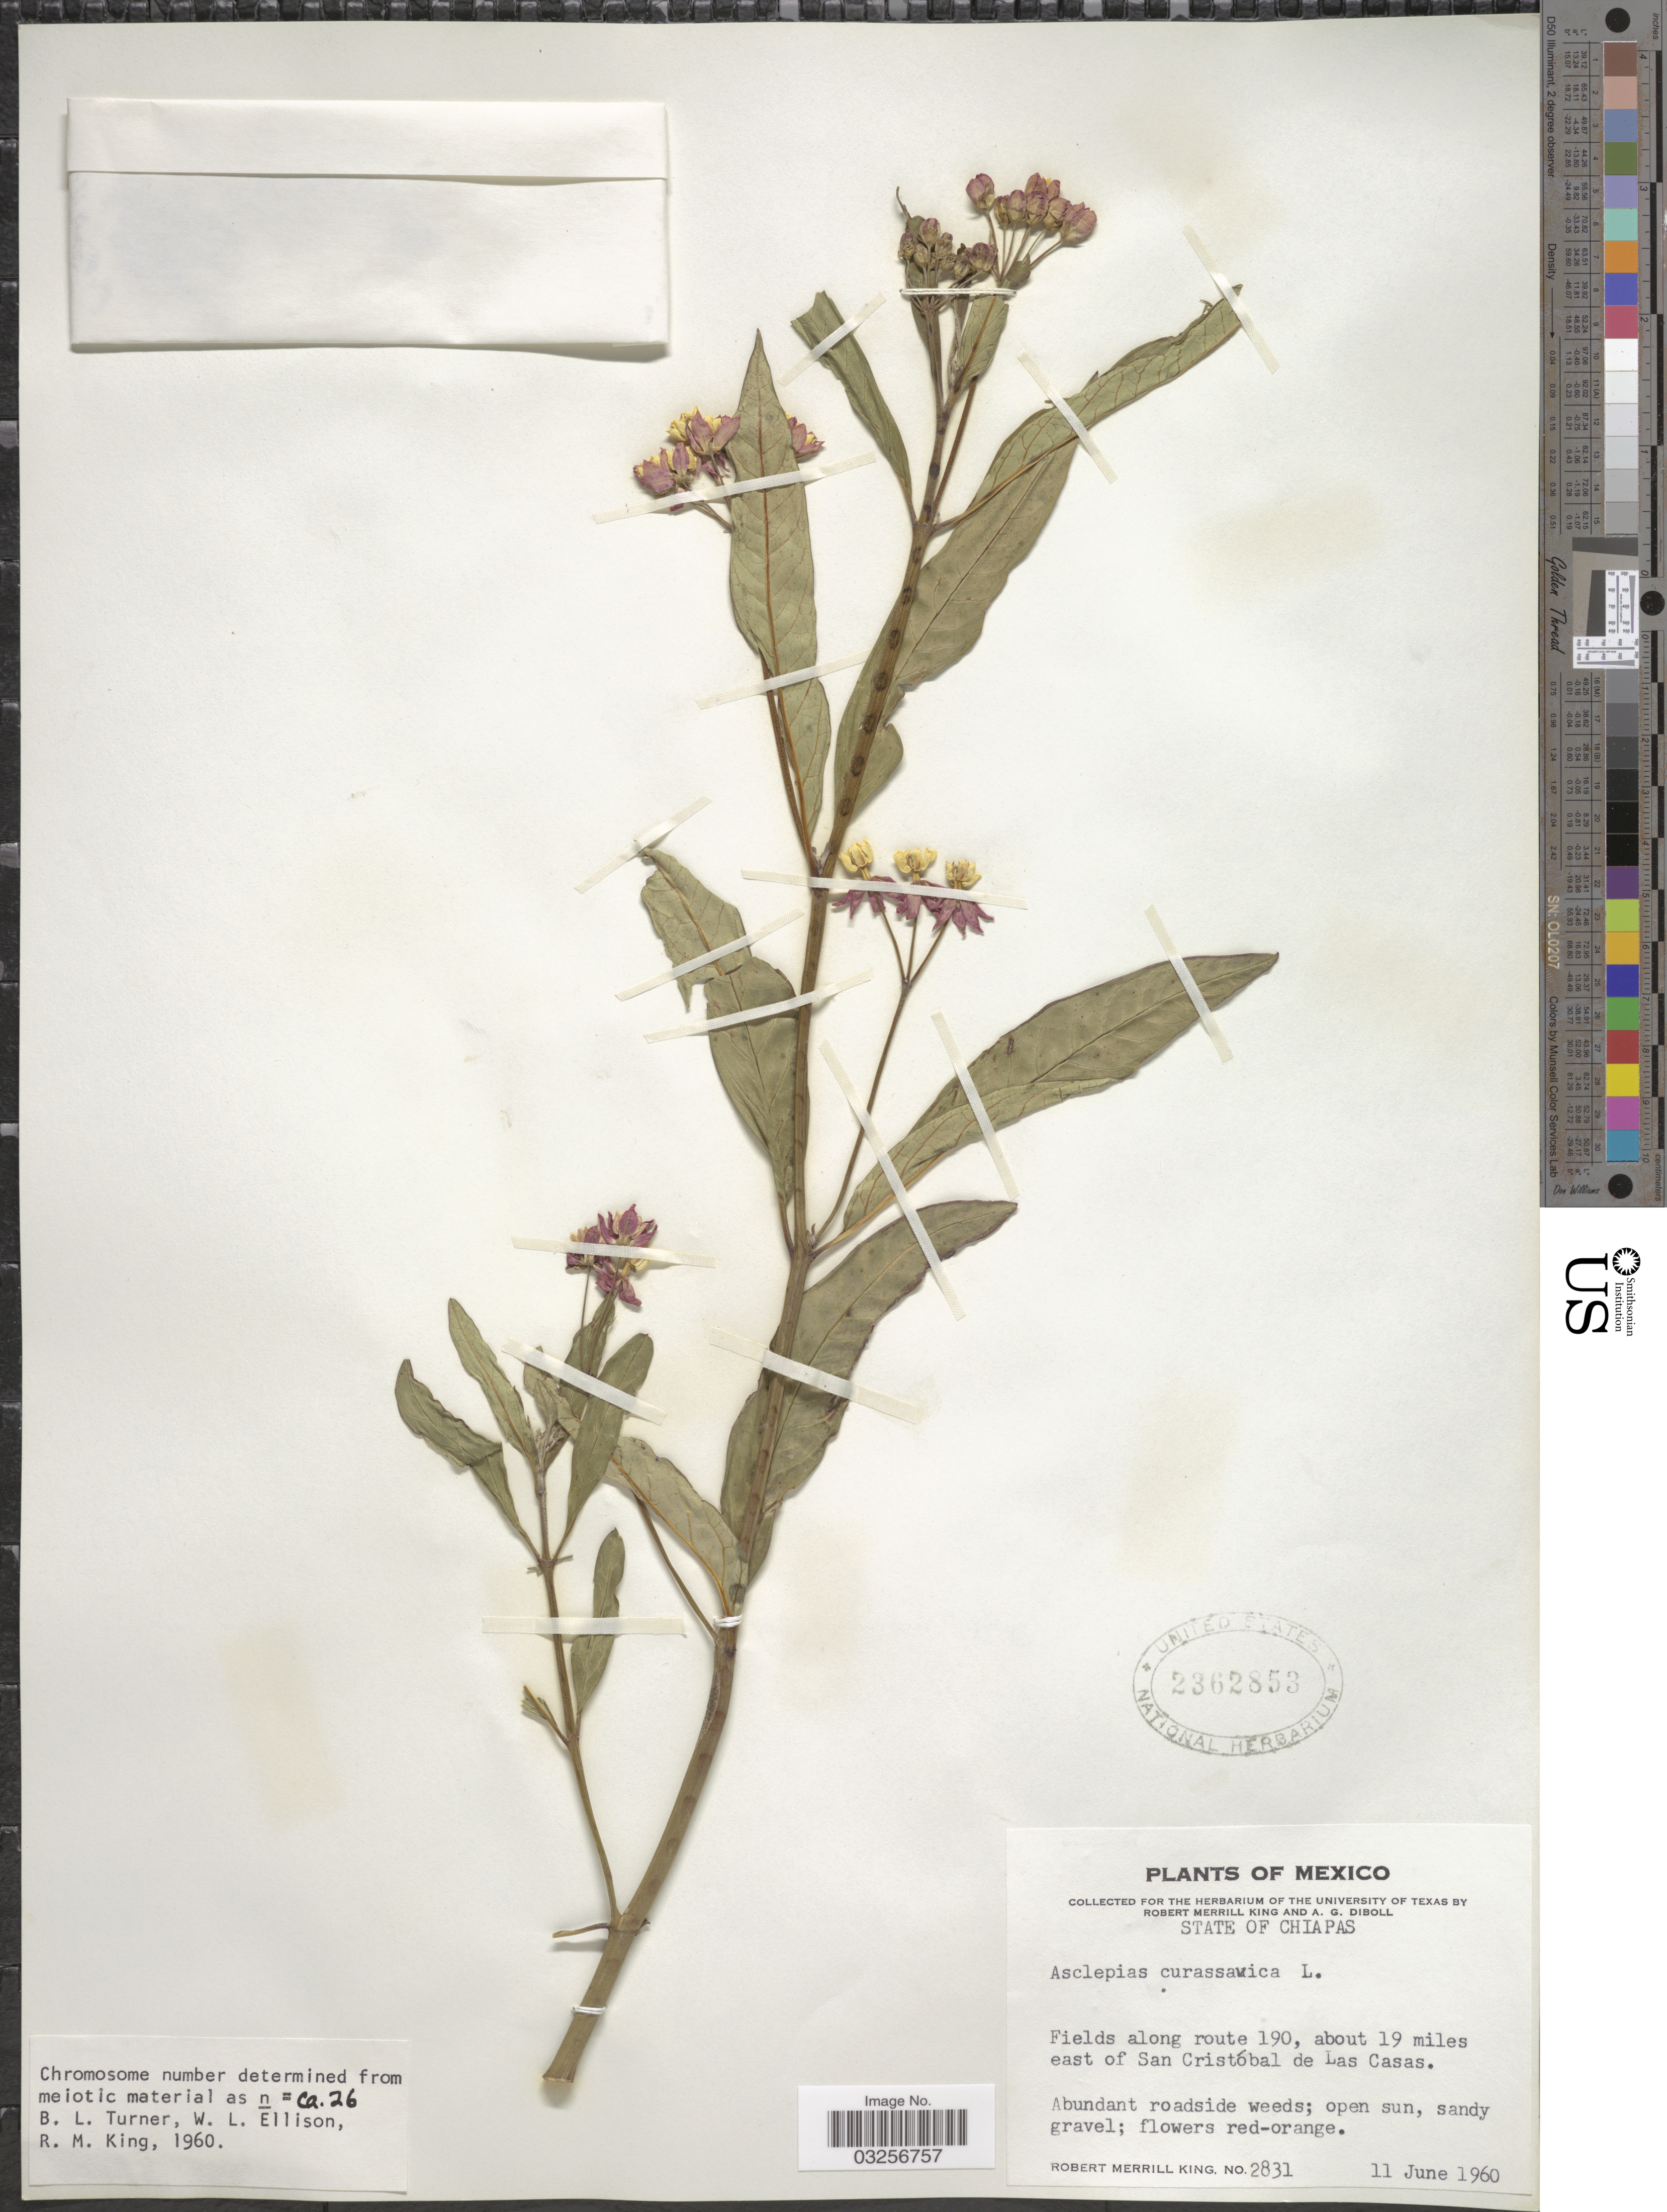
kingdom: Plantae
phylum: Tracheophyta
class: Magnoliopsida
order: Gentianales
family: Apocynaceae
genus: Asclepias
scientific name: Asclepias curassavica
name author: L.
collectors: R. M. King & A. Diboll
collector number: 2831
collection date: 1960-06-11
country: Mexico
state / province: Chiapas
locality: Fields along route 190, about 19 miles east of San Cristóbal de Las Casas.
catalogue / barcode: US 2362853